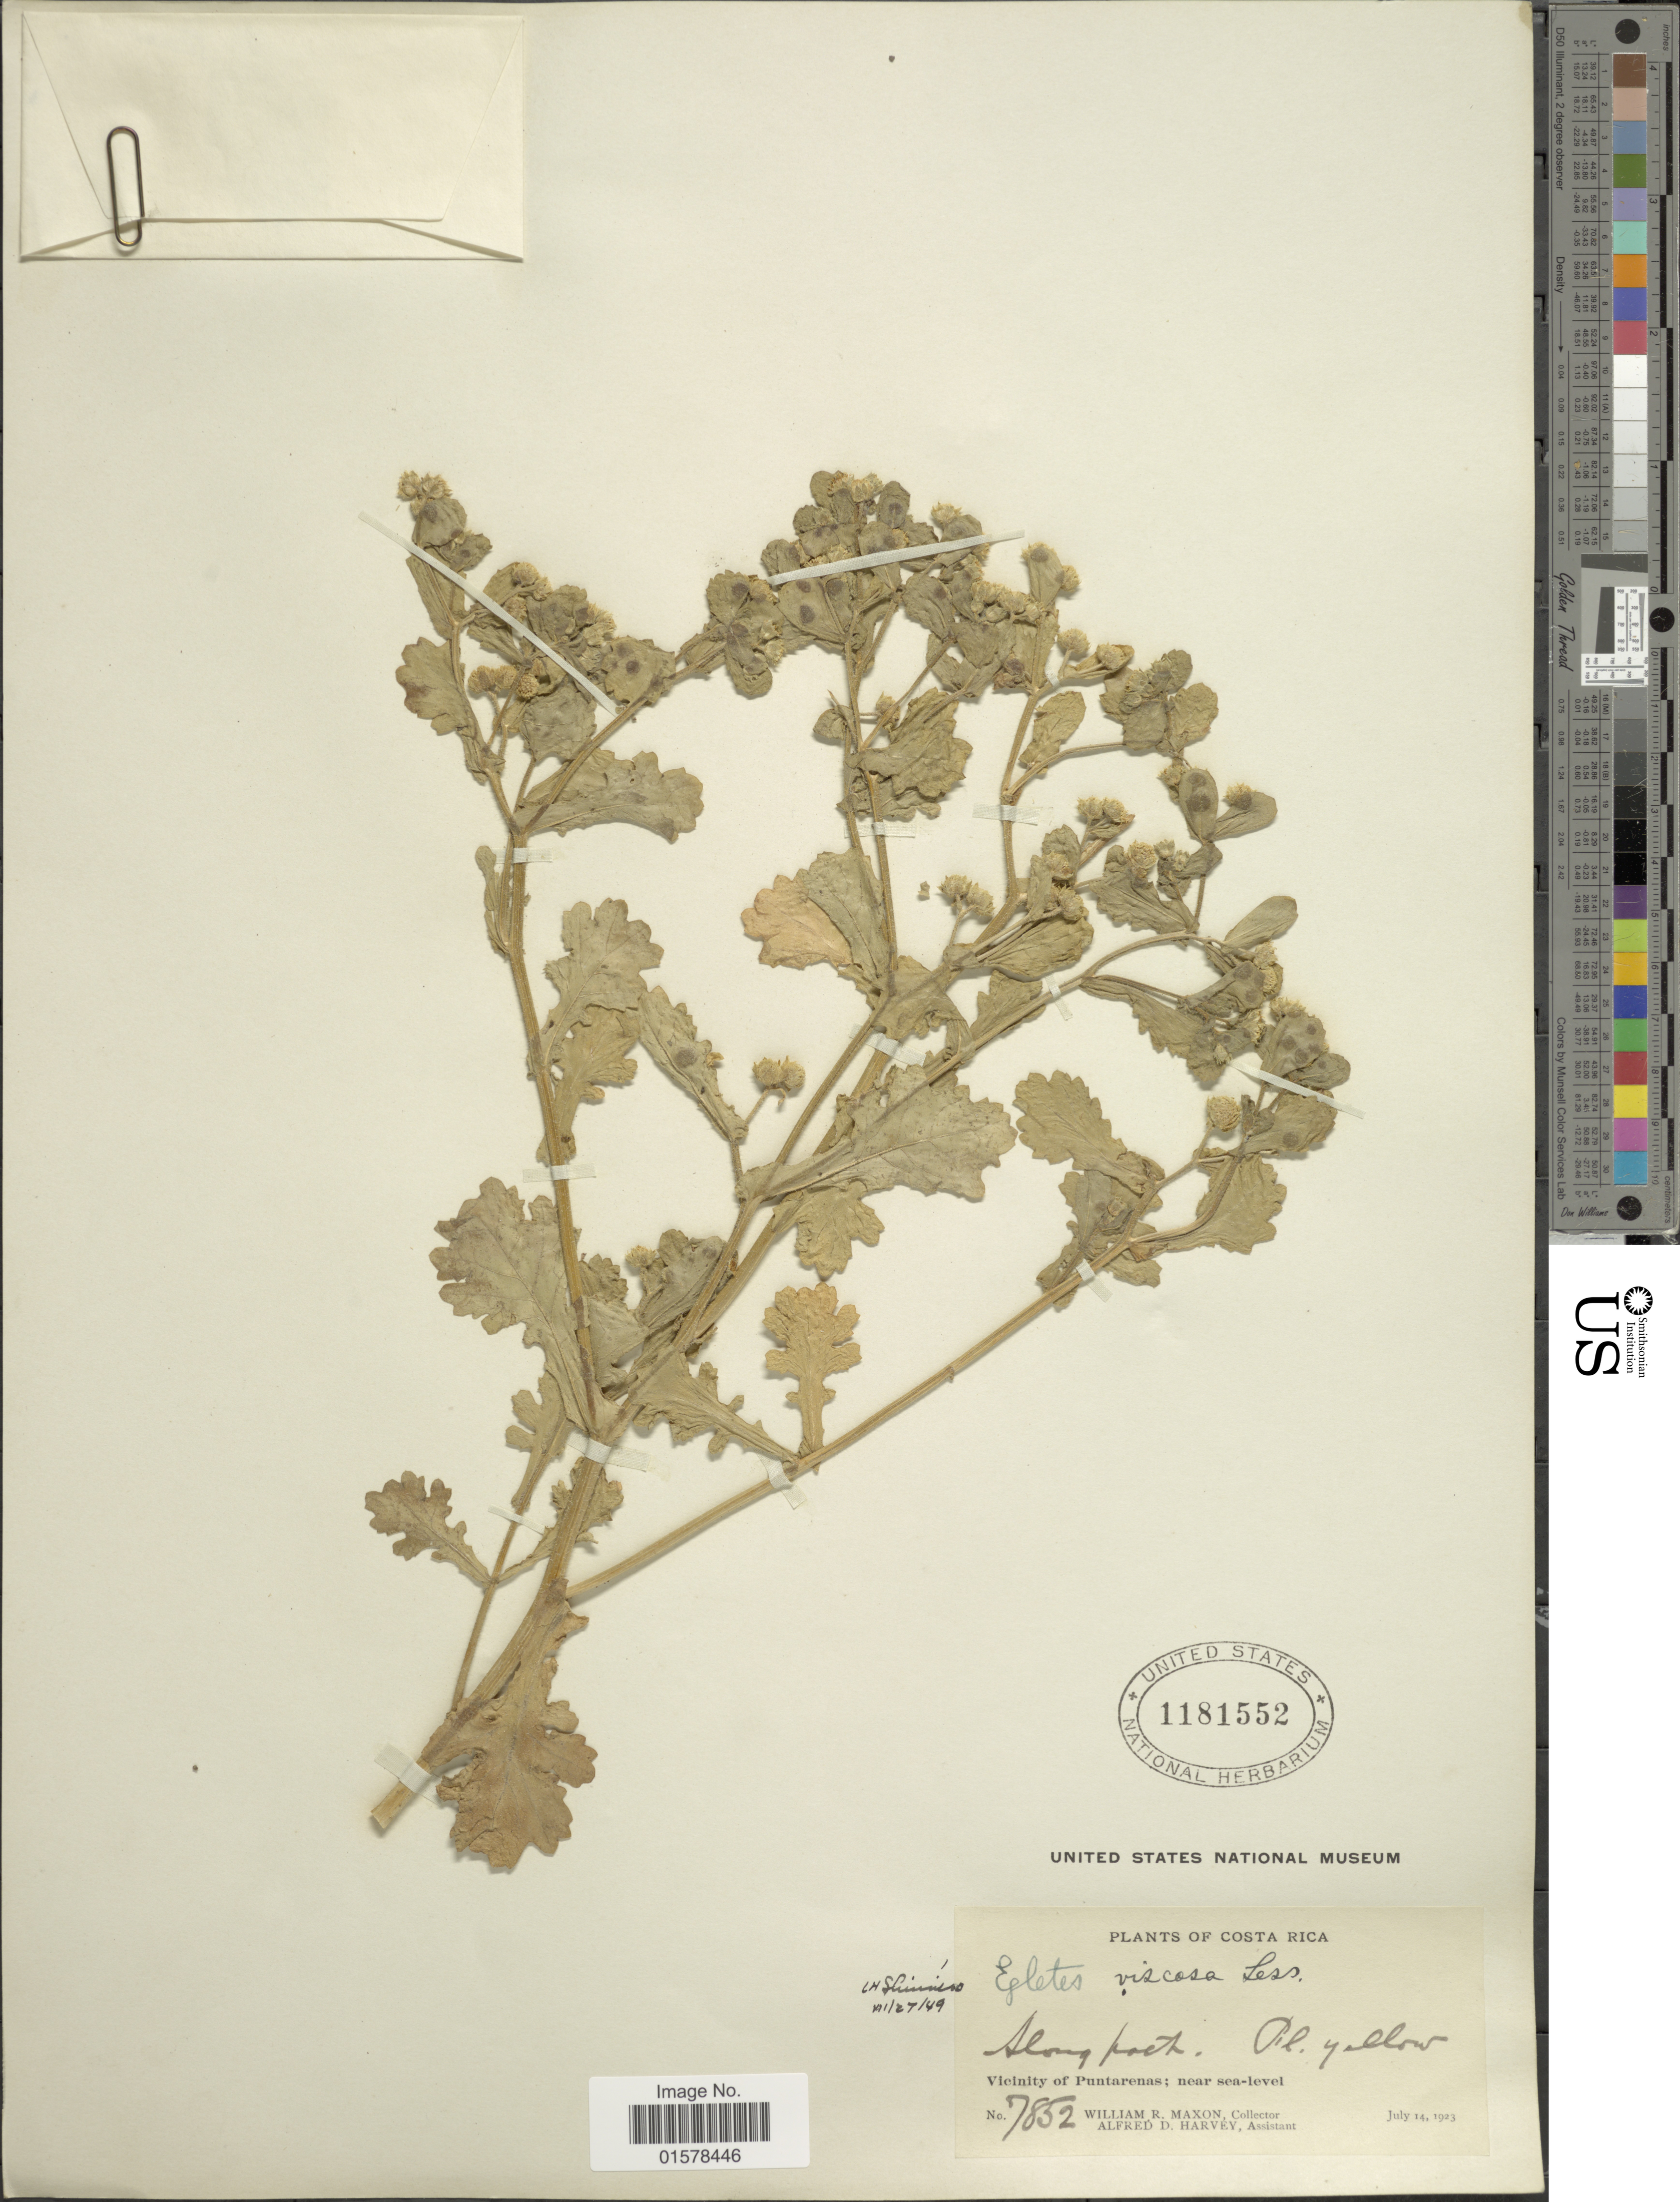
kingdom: Plantae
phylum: Tracheophyta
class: Magnoliopsida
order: Asterales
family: Asteraceae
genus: Egletes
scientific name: Egletes viscosa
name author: (L.) Less.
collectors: W. R. Maxon & A. D. Harvey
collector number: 7852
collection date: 1923-07-14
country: Costa Rica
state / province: Puntarenas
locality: Costa Rica. Along path. Vicinity of Puntarenas.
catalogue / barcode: US 1181552